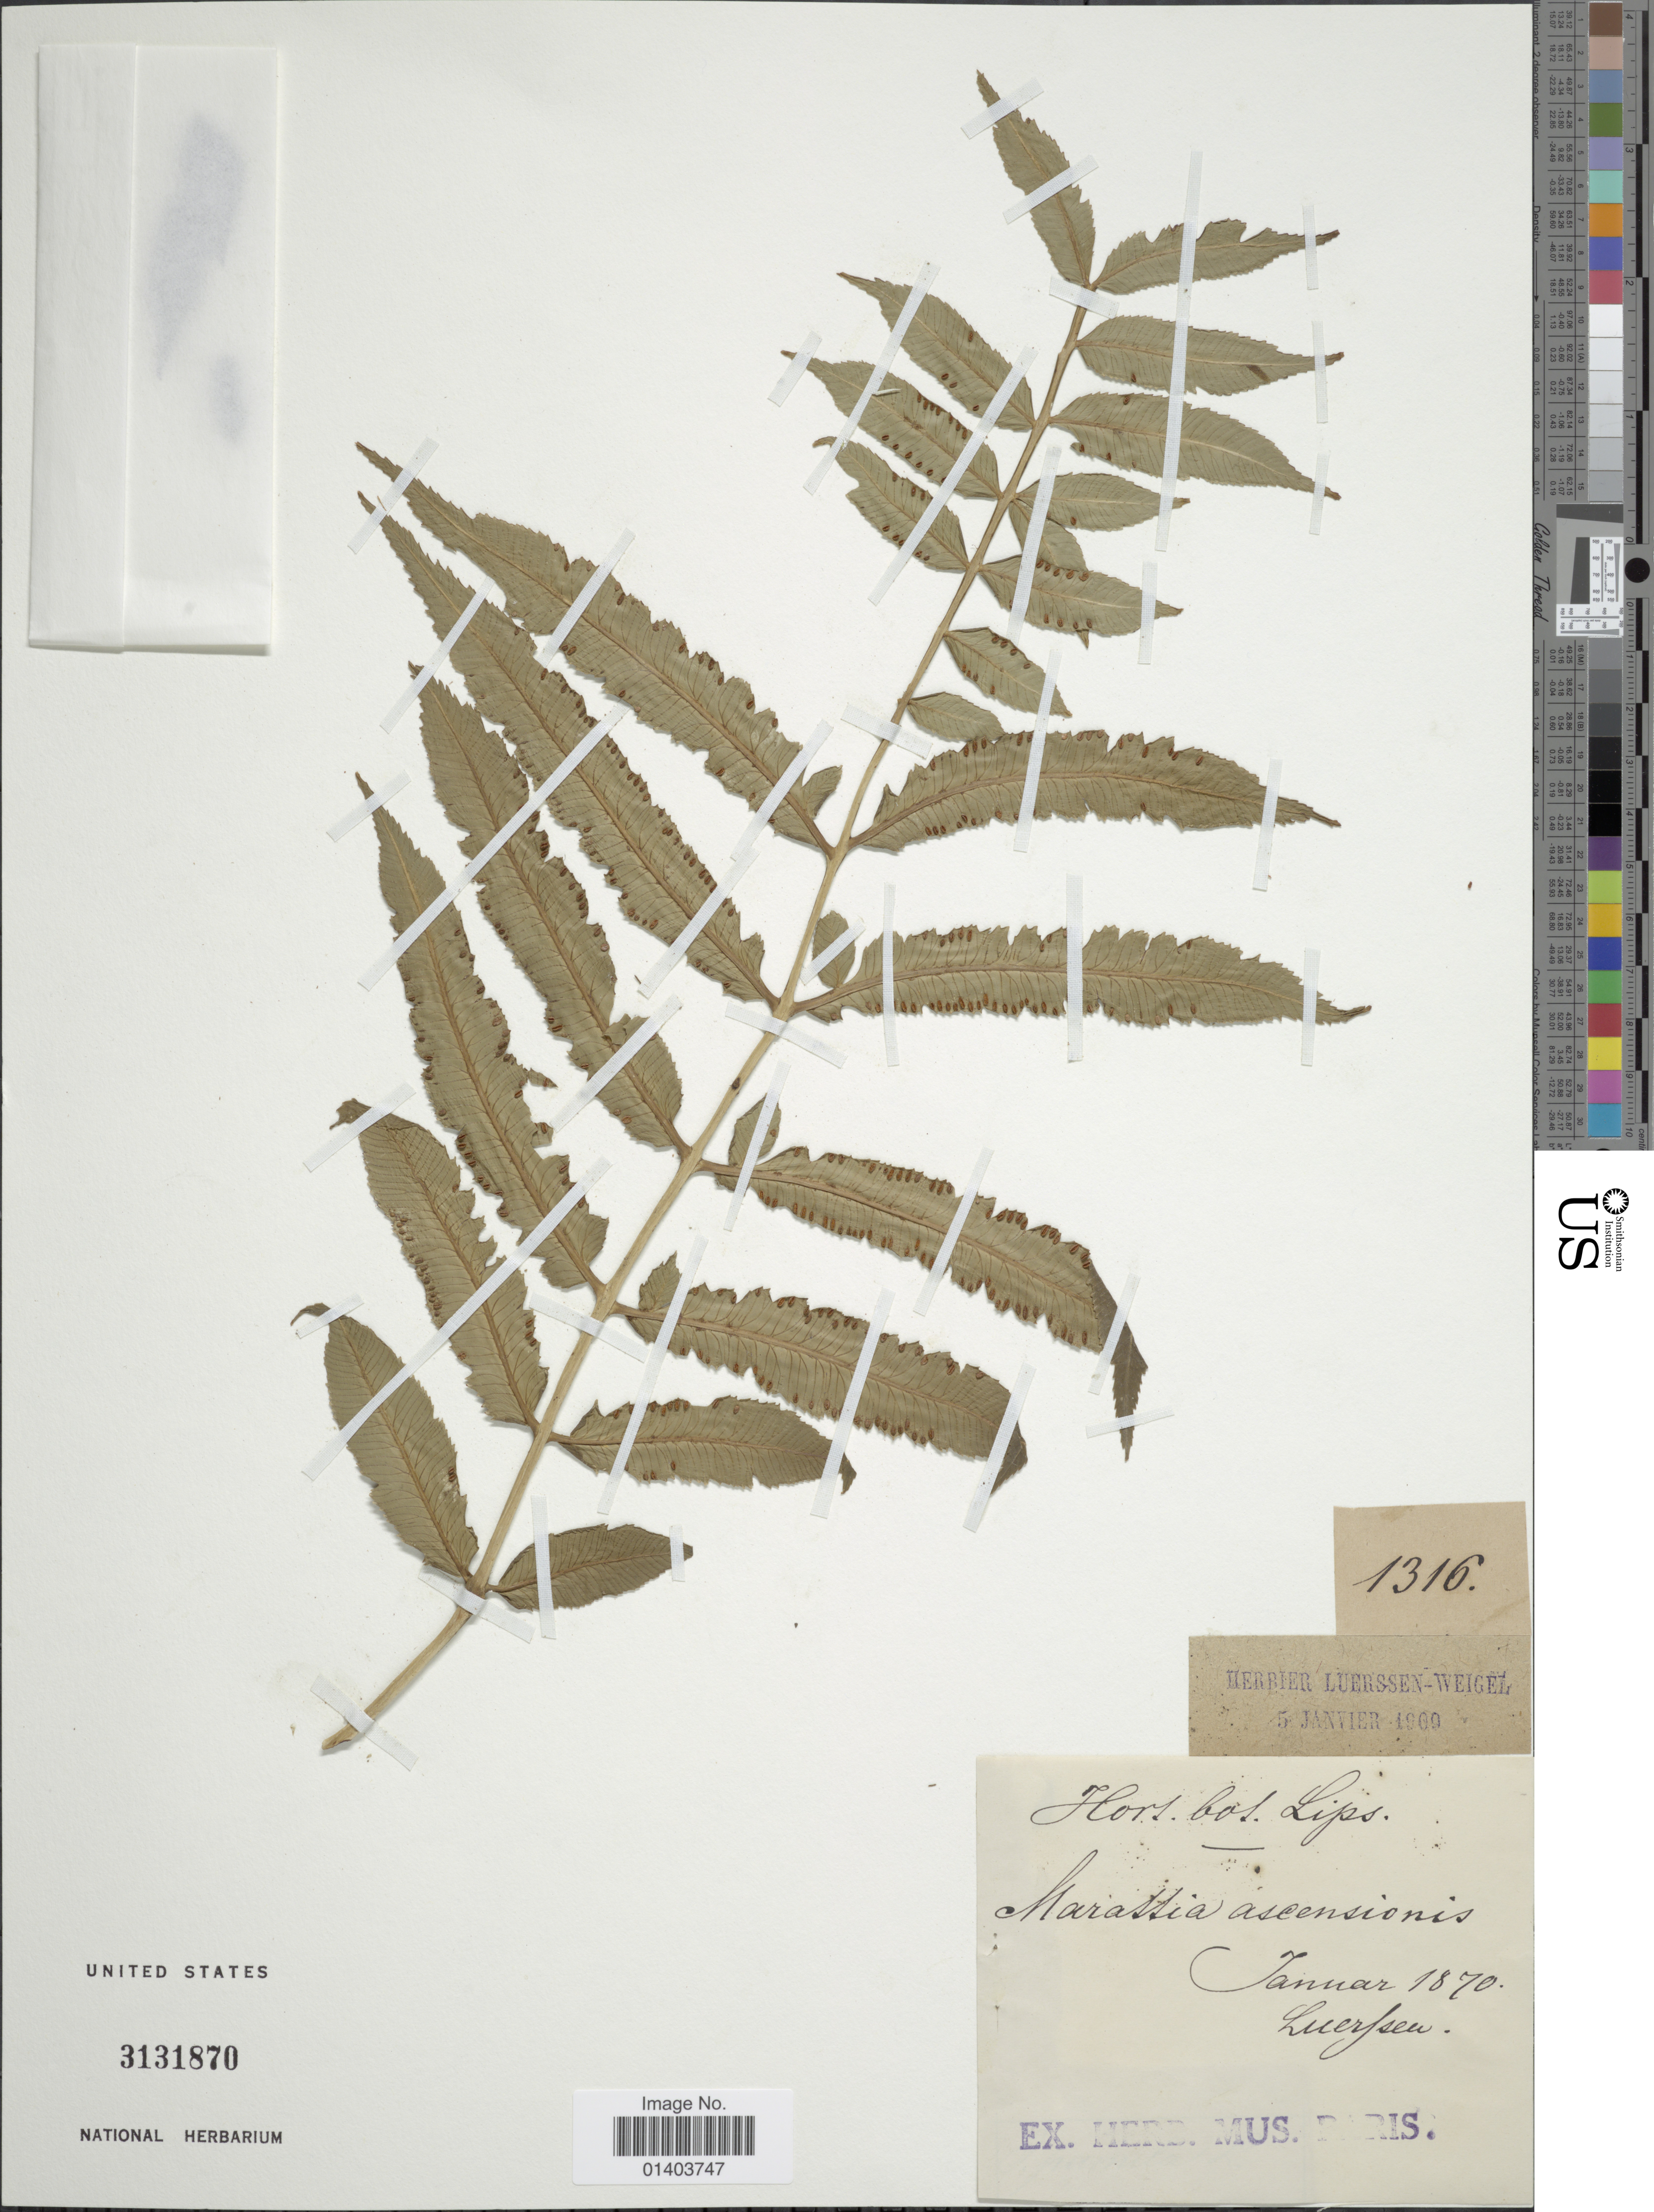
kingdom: Plantae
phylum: Tracheophyta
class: Polypodiopsida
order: Marattiales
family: Marattiaceae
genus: Ptisana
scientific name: Ptisana sp.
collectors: Luerssen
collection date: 1870-01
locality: Narssia ascensionis [interpreted]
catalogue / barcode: US 3131870